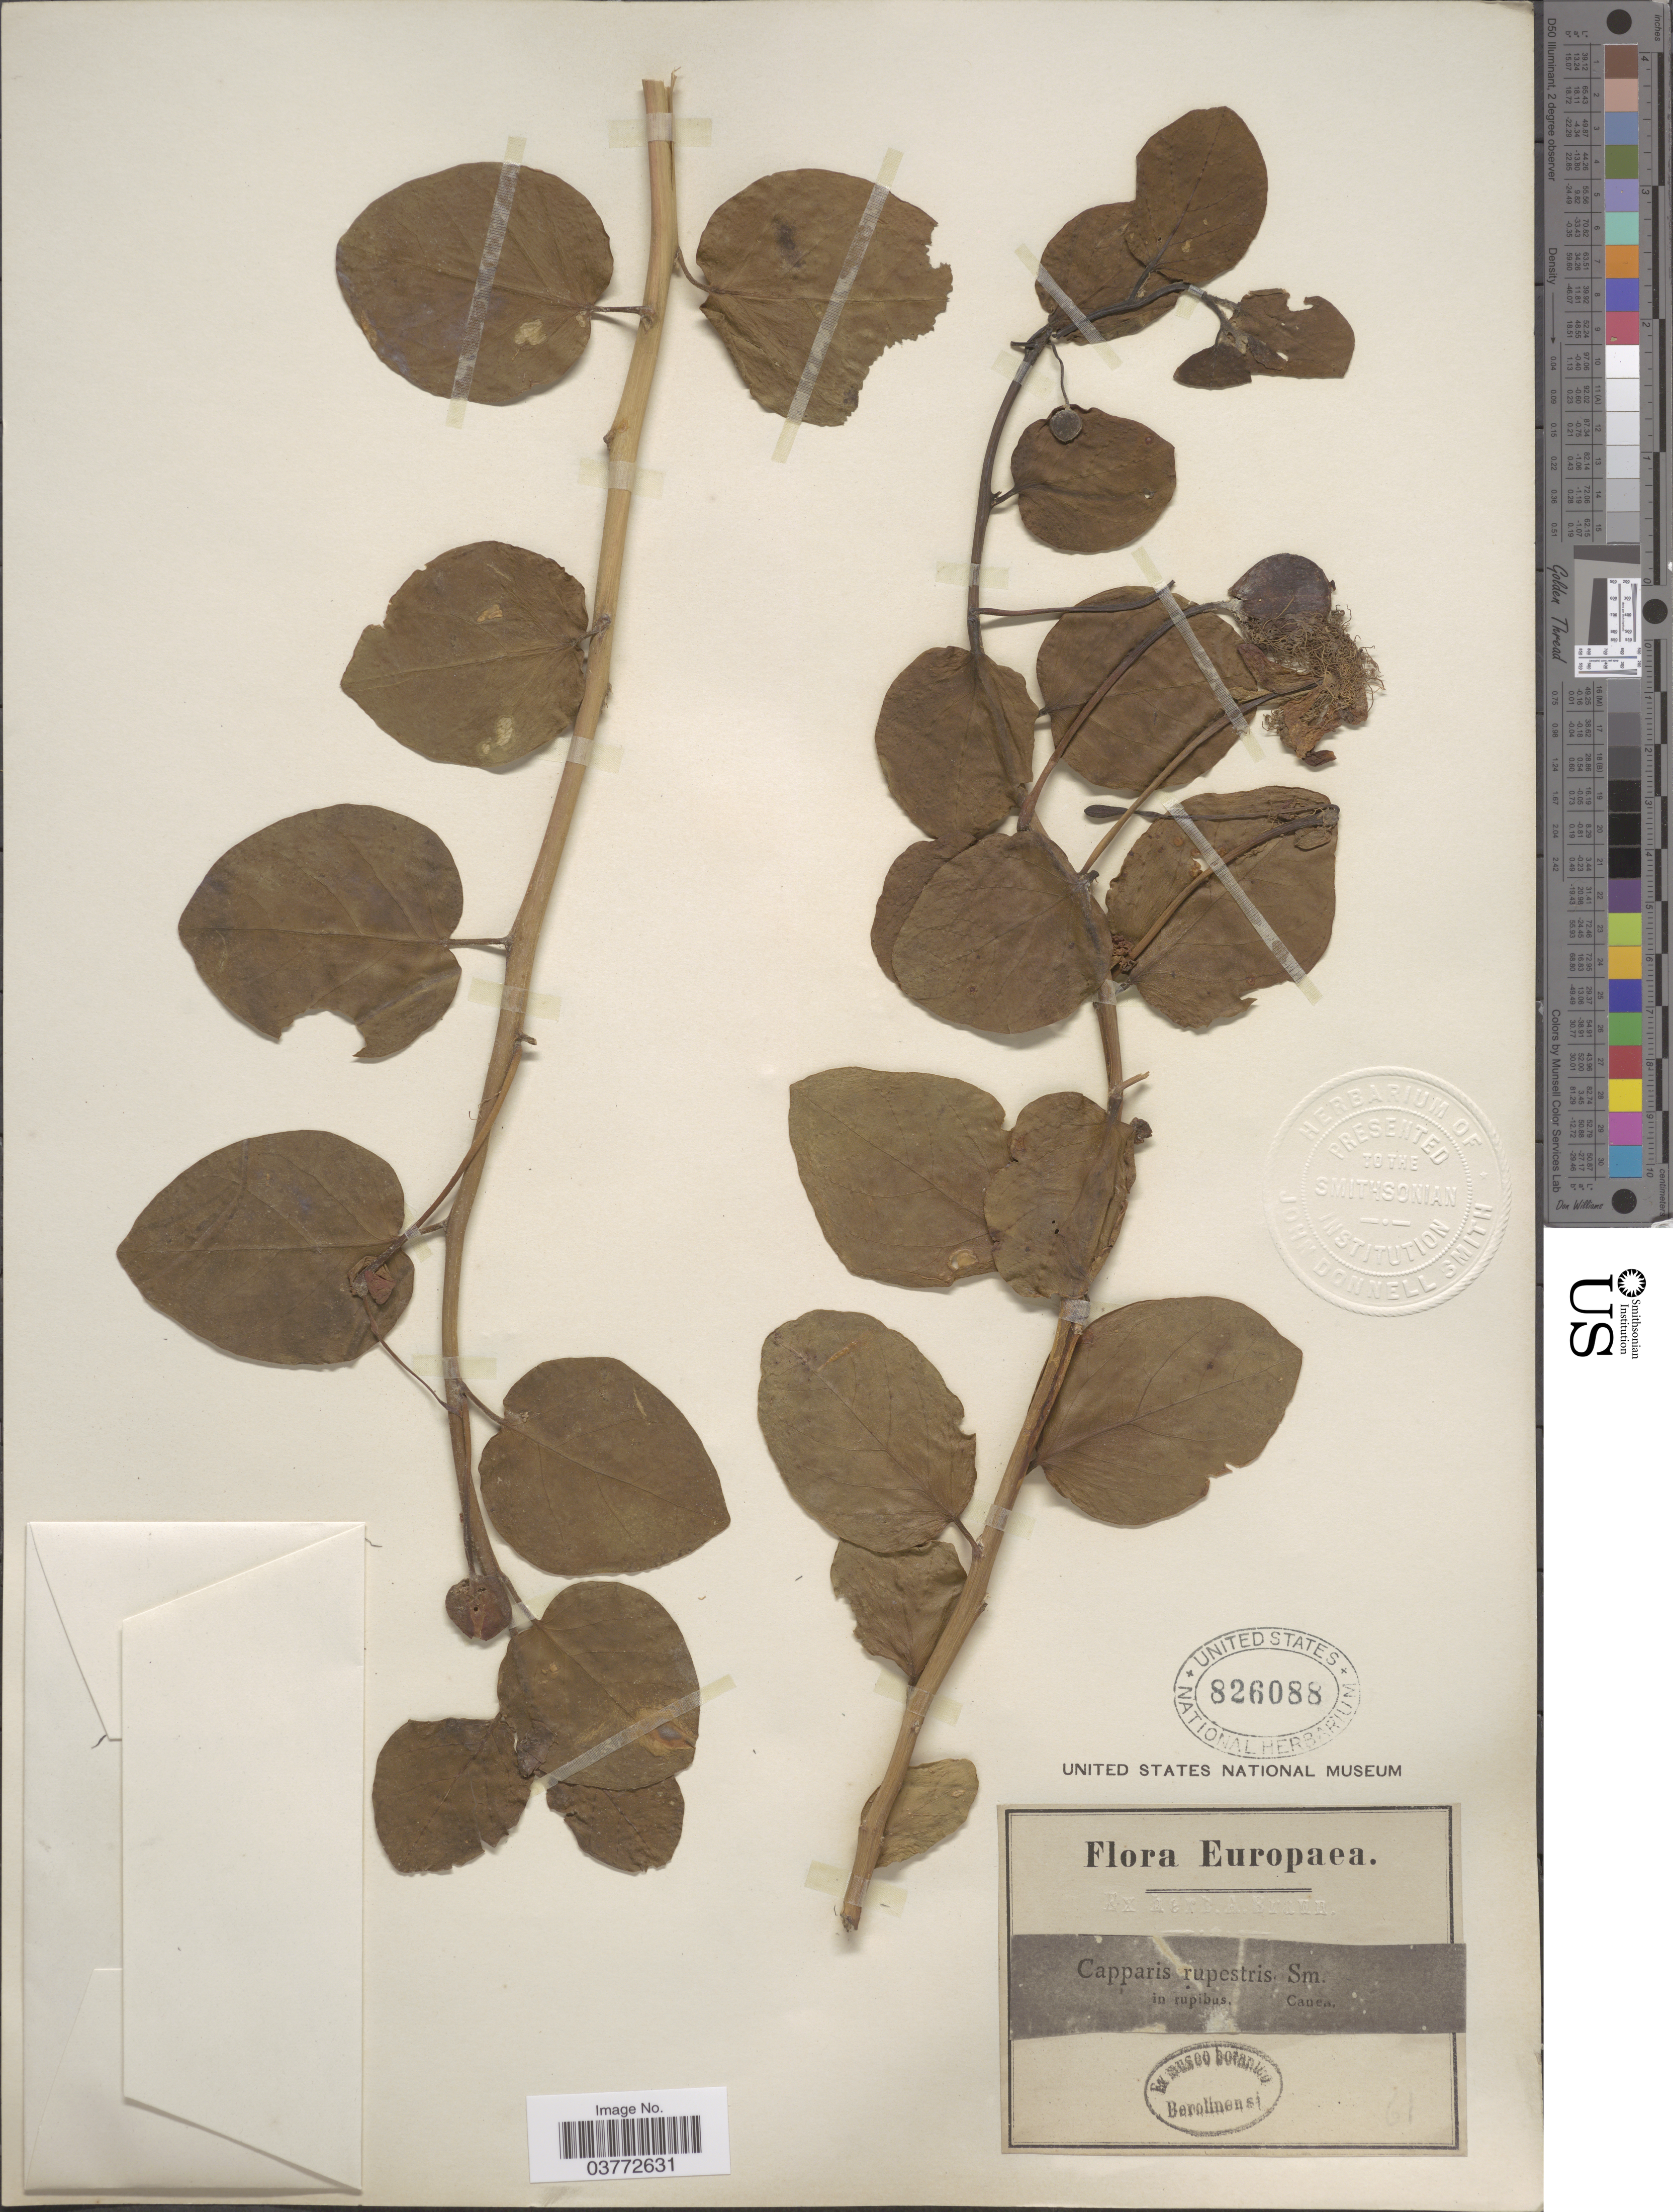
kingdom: Plantae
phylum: Tracheophyta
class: Magnoliopsida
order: Brassicales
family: Capparaceae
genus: Capparis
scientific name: Capparis orientalis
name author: Veill.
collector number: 61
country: Greece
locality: Europaea. Canea.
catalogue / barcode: US 826088